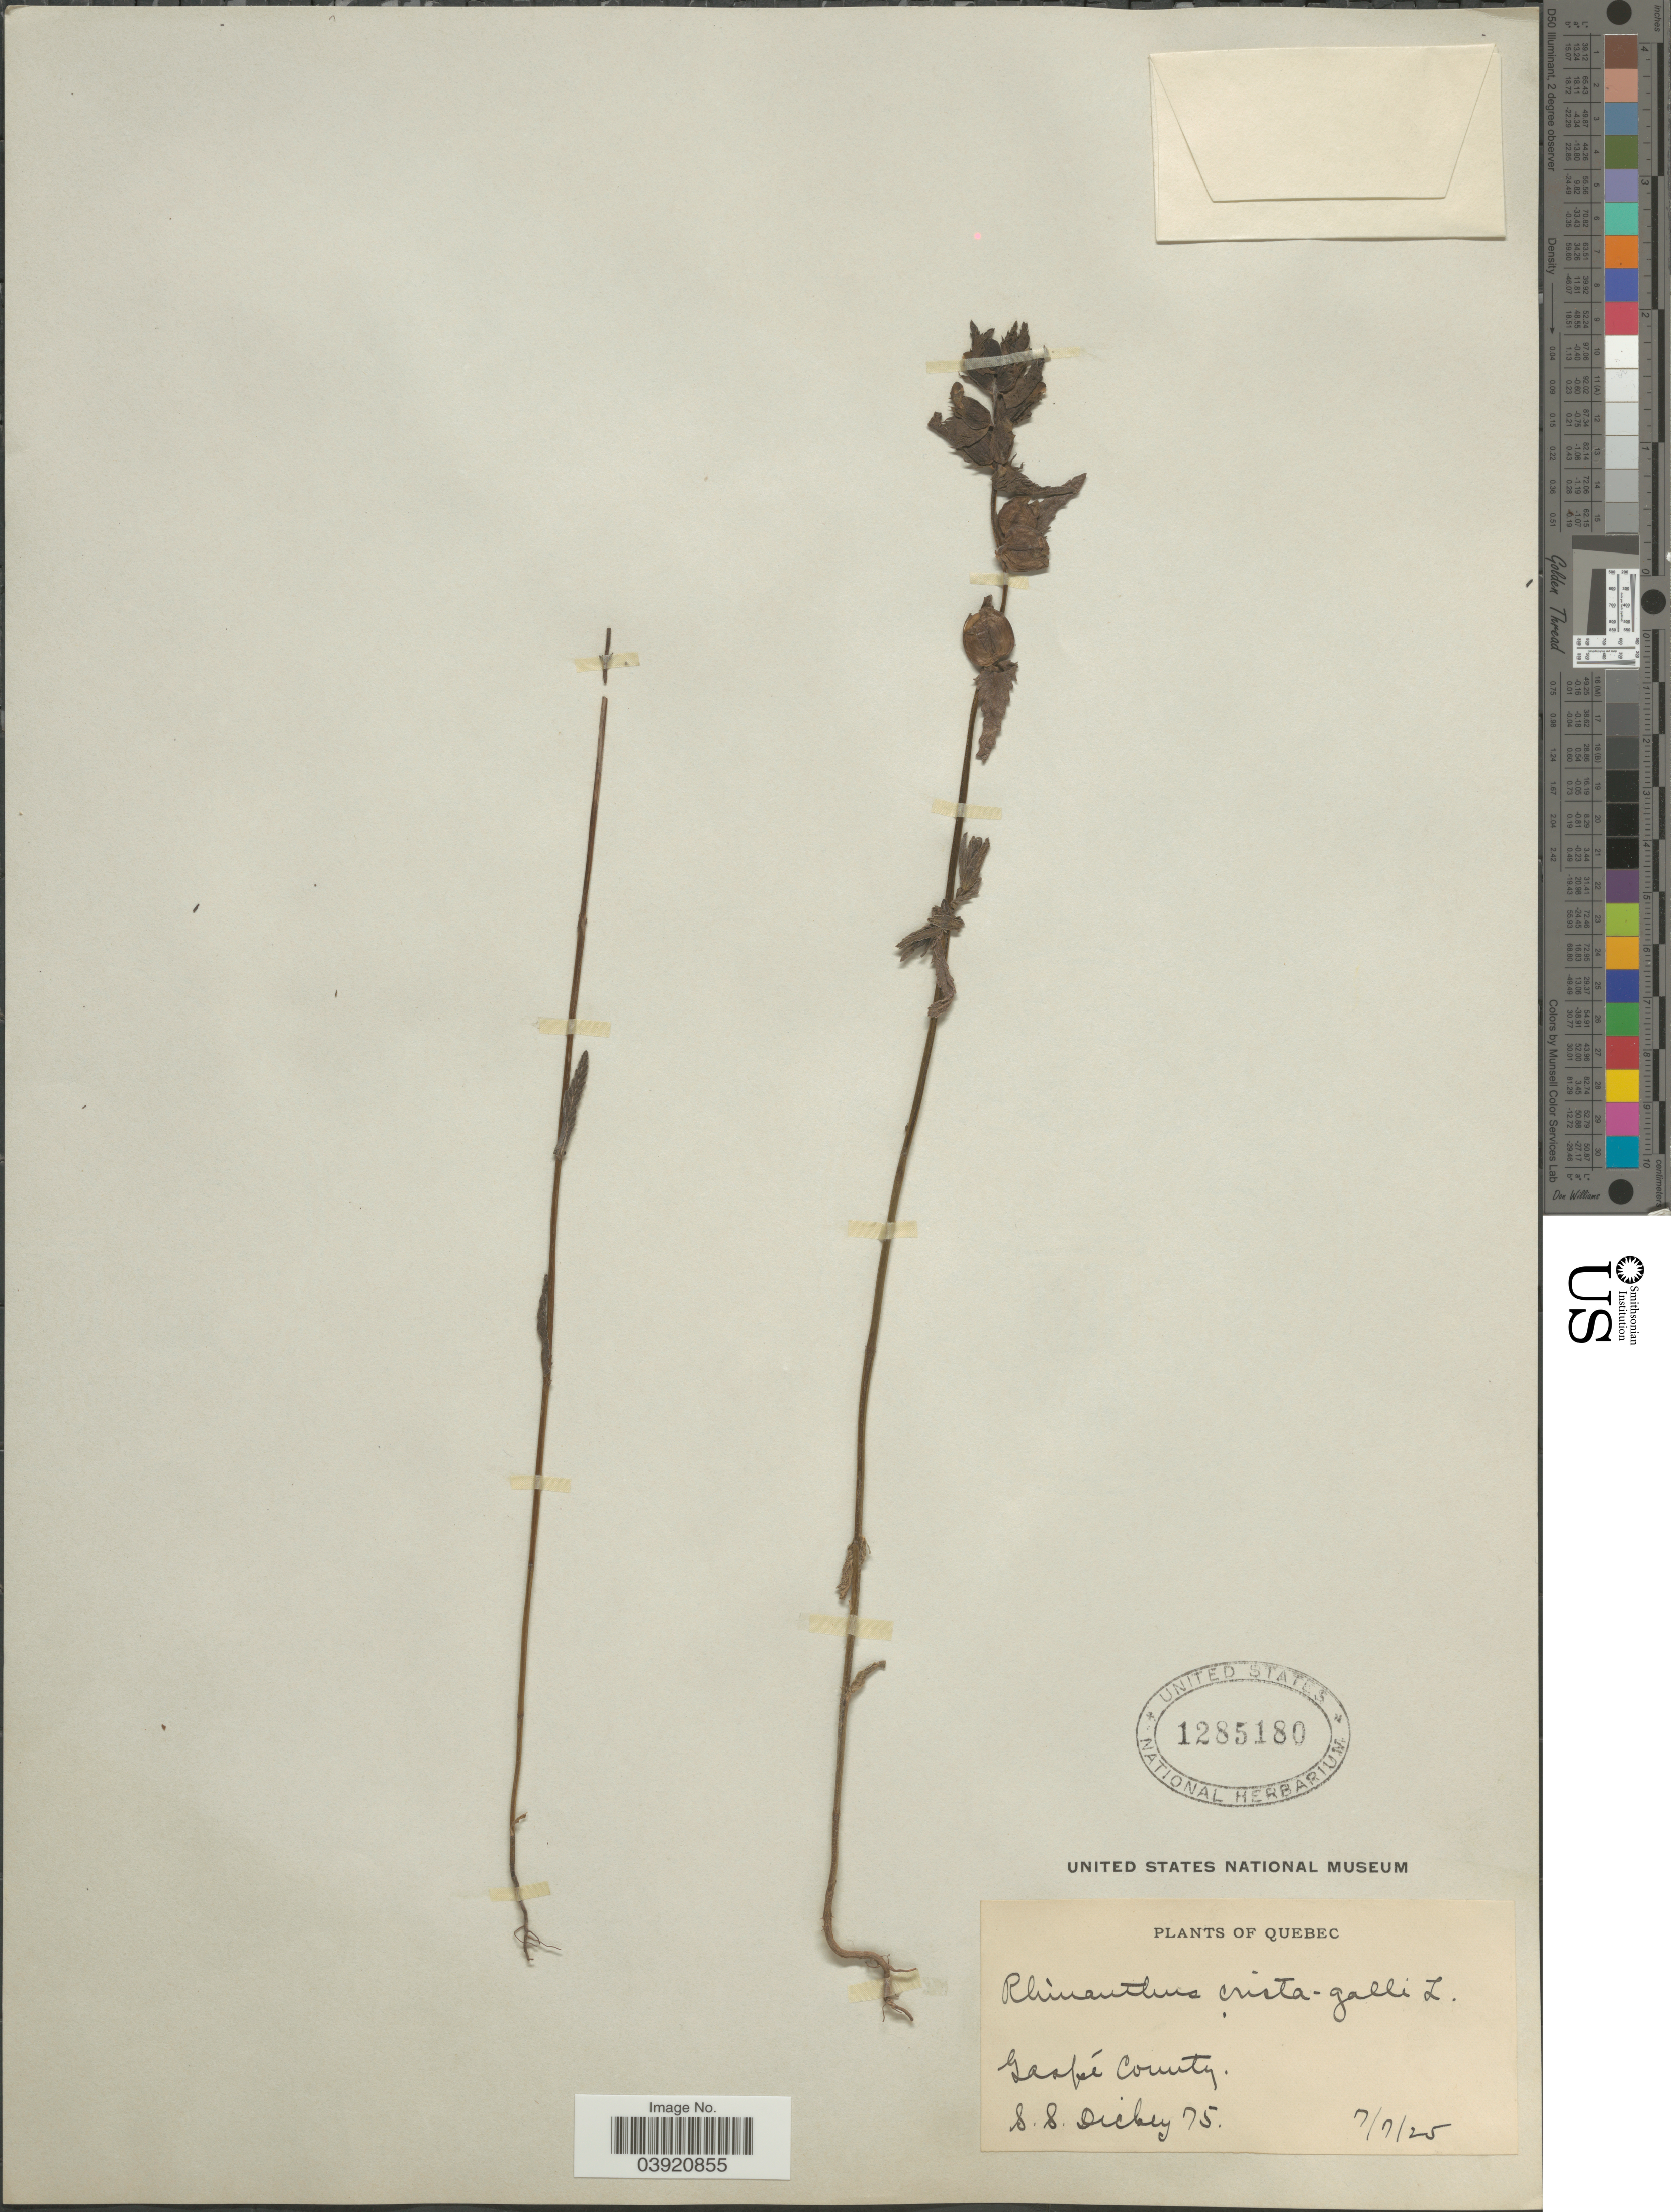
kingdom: Plantae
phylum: Tracheophyta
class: Magnoliopsida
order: Lamiales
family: Orobanchaceae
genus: Rhinanthus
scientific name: Rhinanthus crista-galli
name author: L.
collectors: S. Dickey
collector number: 75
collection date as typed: Transcribed d/m/y: 7/7/25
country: Canada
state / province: Quebec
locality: Gaspé County.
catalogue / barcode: US 1285180